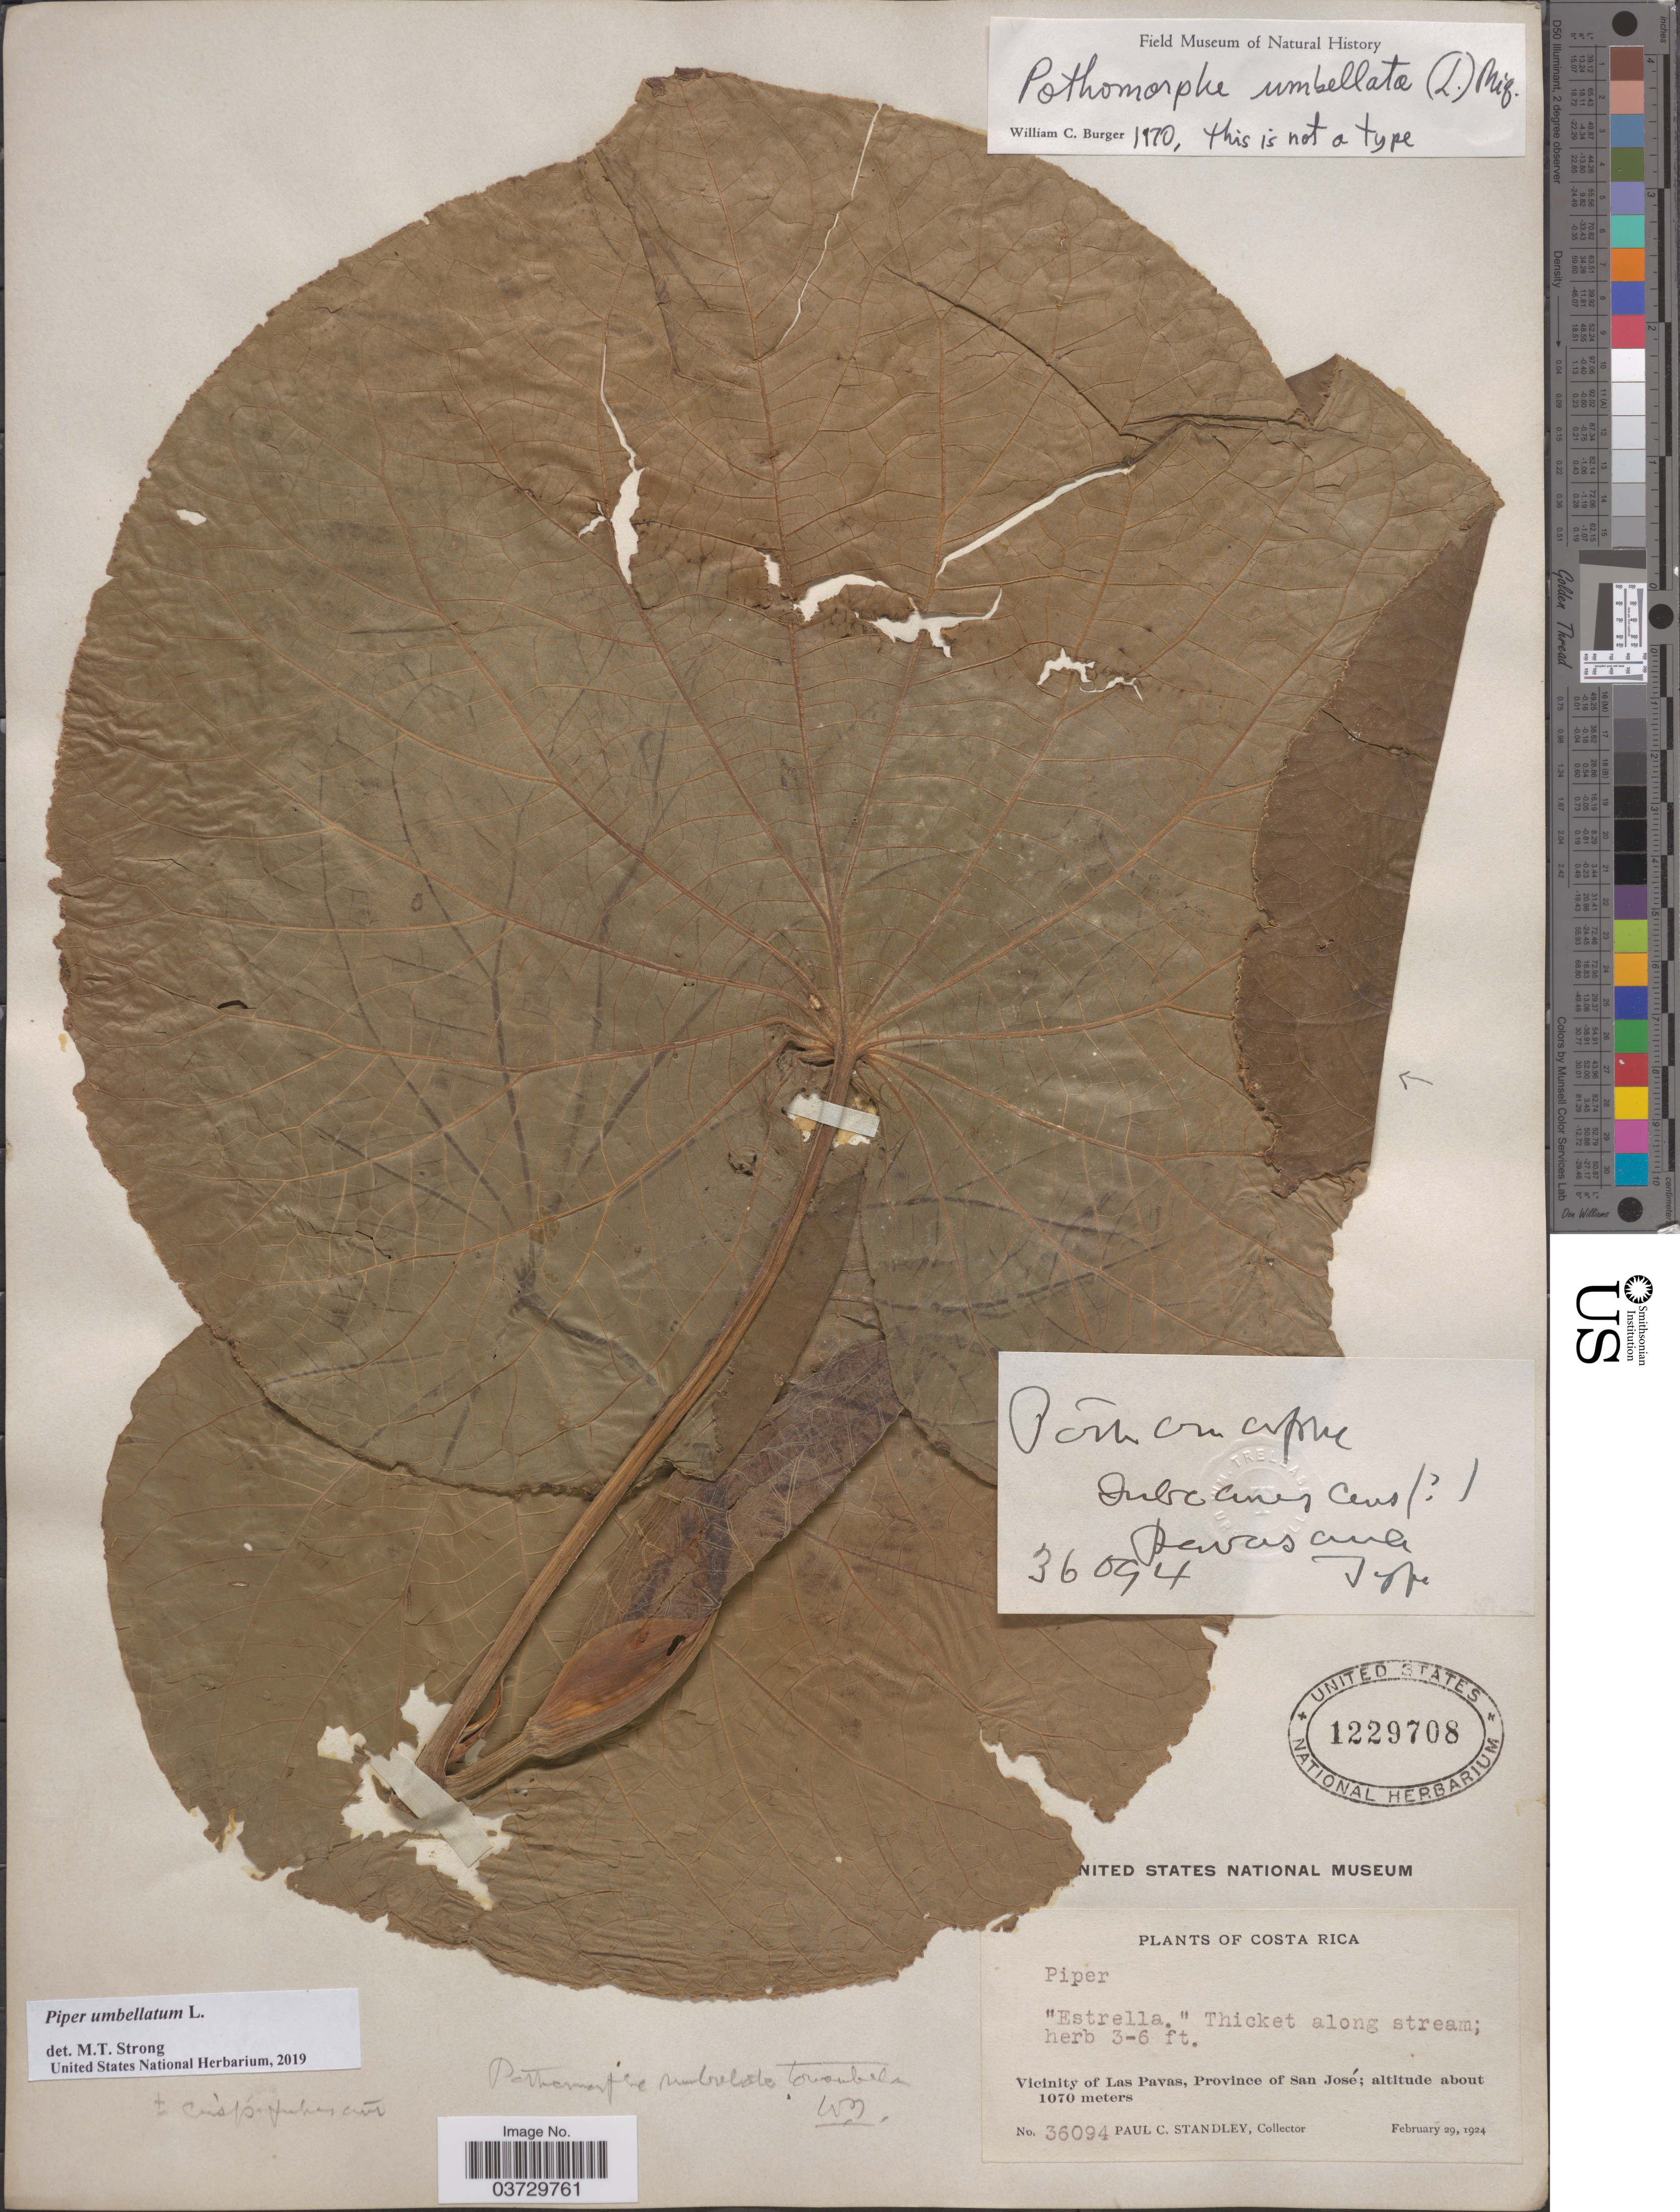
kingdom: Plantae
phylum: Tracheophyta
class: Magnoliopsida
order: Piperales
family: Piperaceae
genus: Piper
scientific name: Piper umbellatum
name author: L.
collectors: P. C. Standley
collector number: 36094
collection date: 1924-02-29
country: Costa Rica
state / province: San José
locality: Thicket along stream. Vicinity of Las Pavas.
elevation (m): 1070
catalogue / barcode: US 1229708